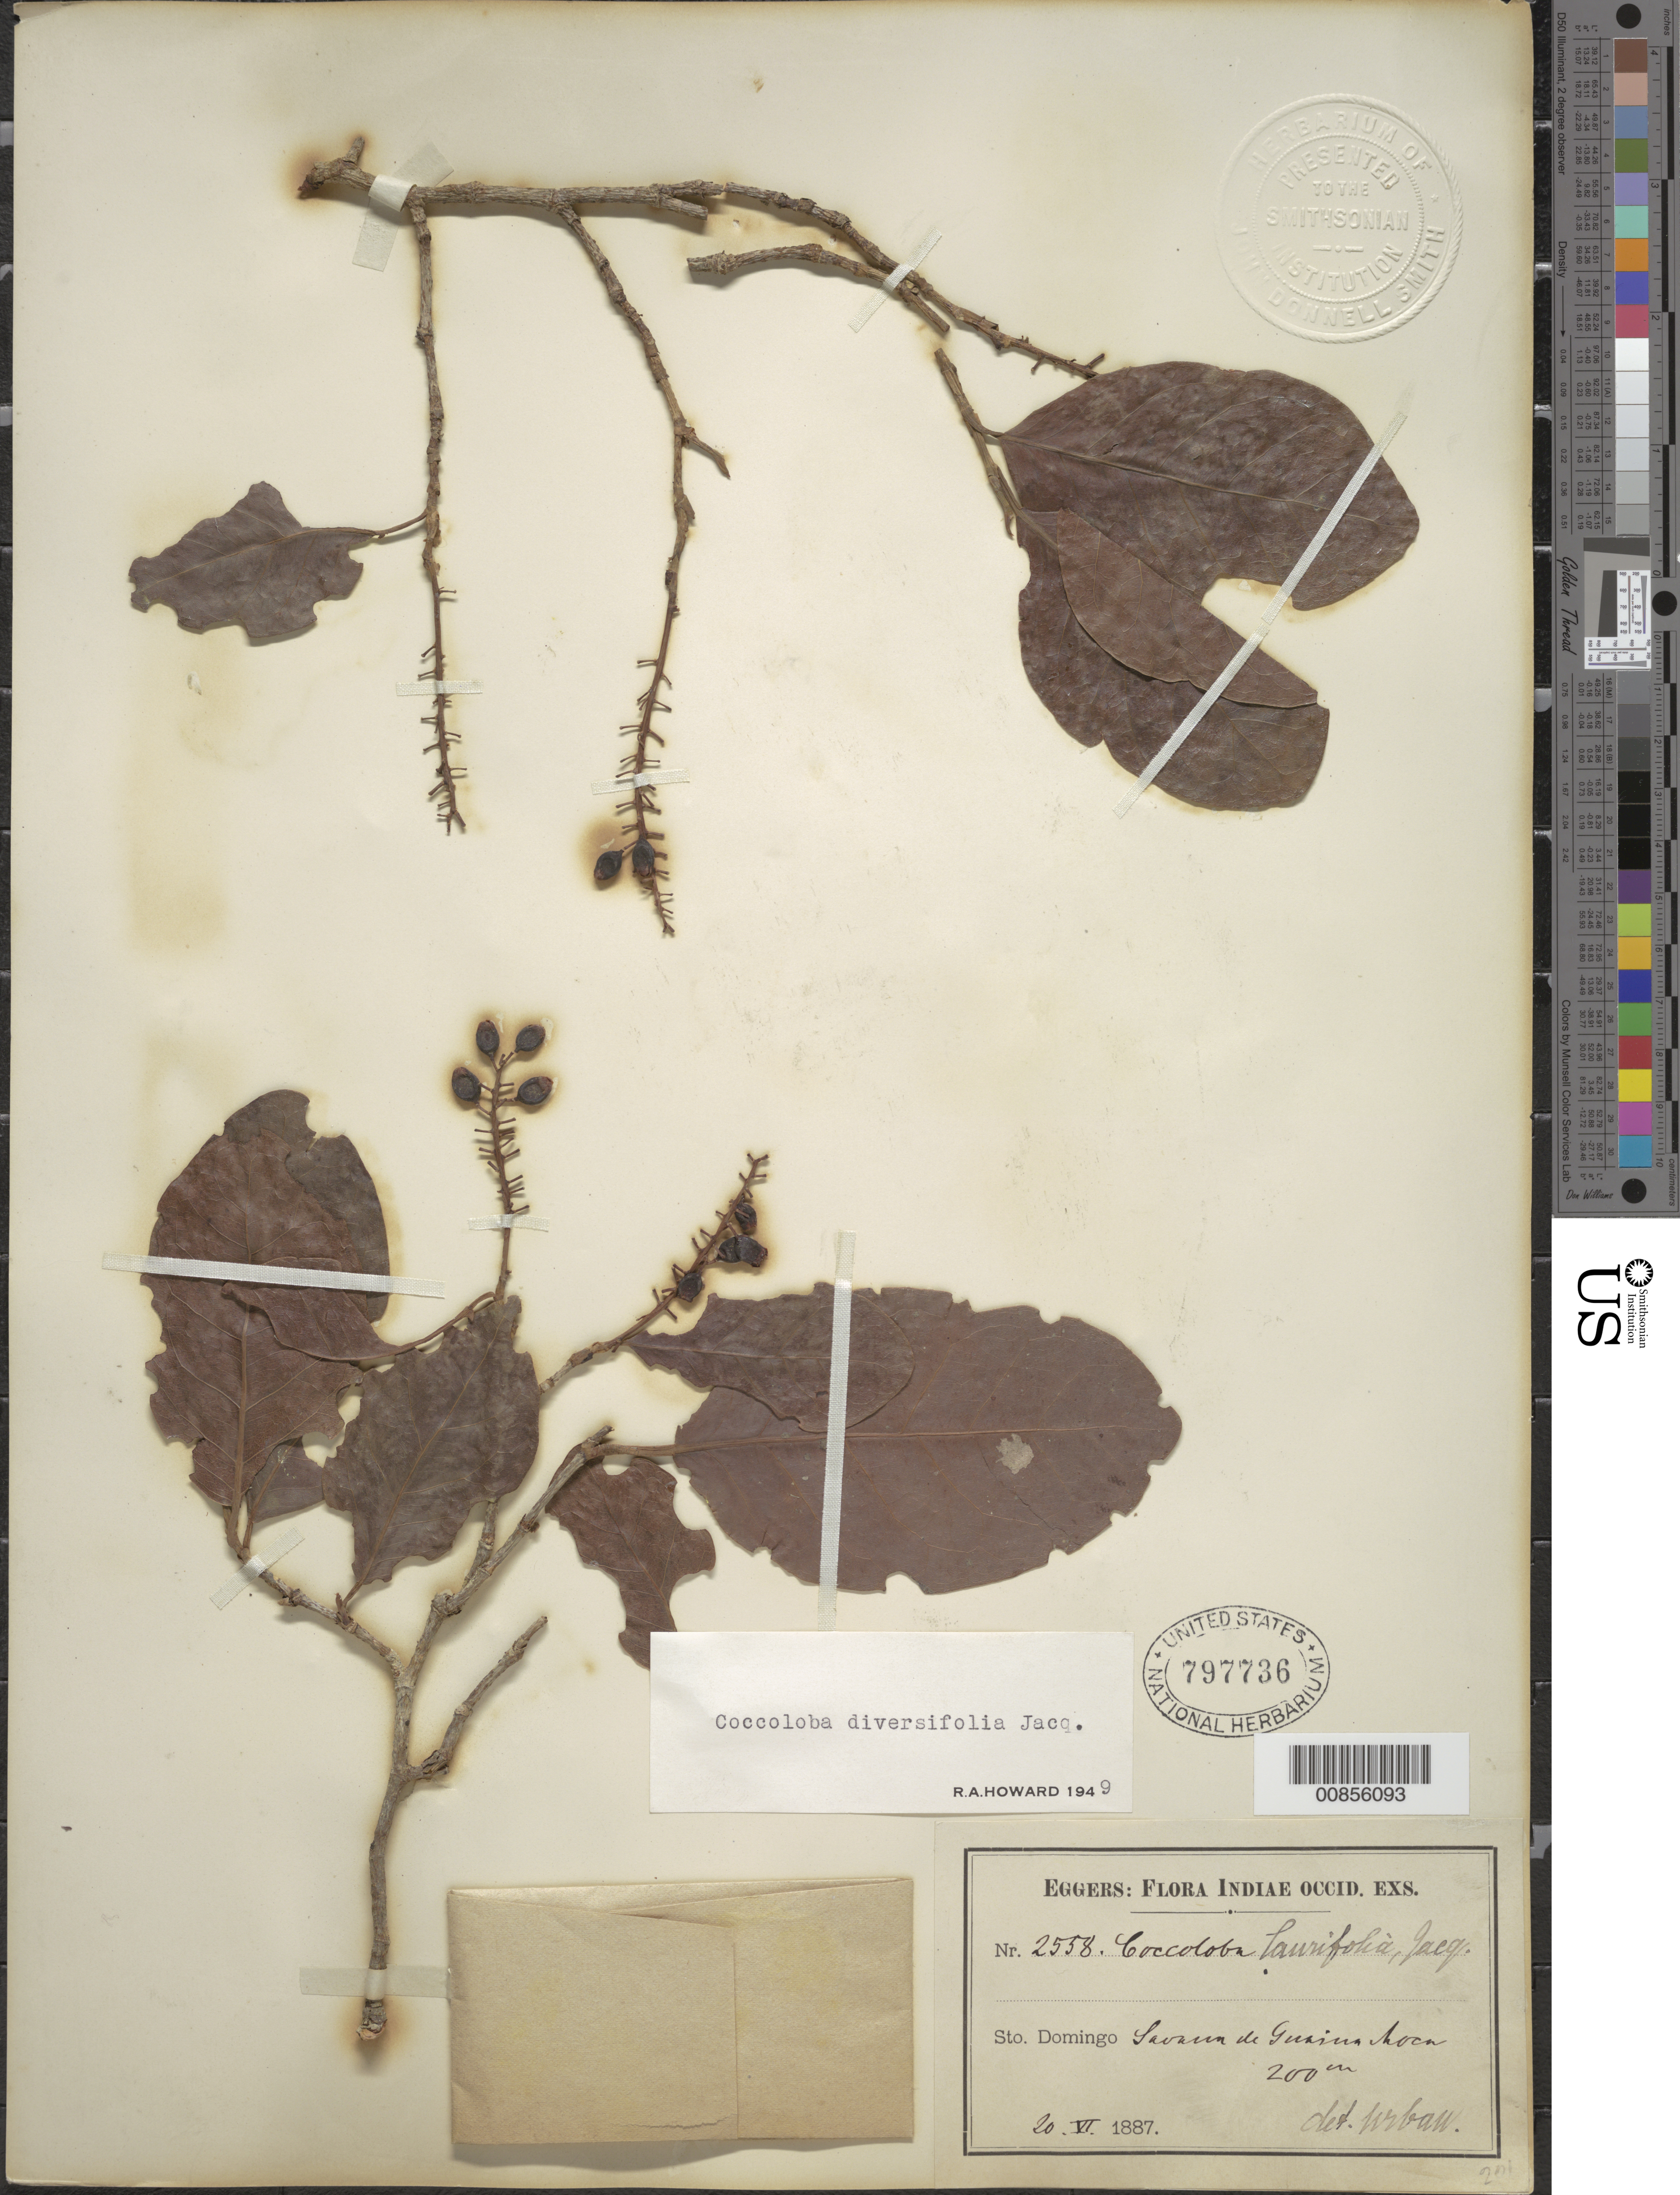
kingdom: Plantae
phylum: Tracheophyta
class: Magnoliopsida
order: Caryophyllales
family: Polygonaceae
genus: Coccoloba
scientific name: Coccoloba diversifolia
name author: Jacq.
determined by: Howard, R. A.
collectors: H. F. A. von Eggers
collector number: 2558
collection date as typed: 20 Jun 1887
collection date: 1887-06-20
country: Dominican Republic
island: Hispaniola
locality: Savana de Guaina Moca.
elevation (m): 200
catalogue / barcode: US 797736